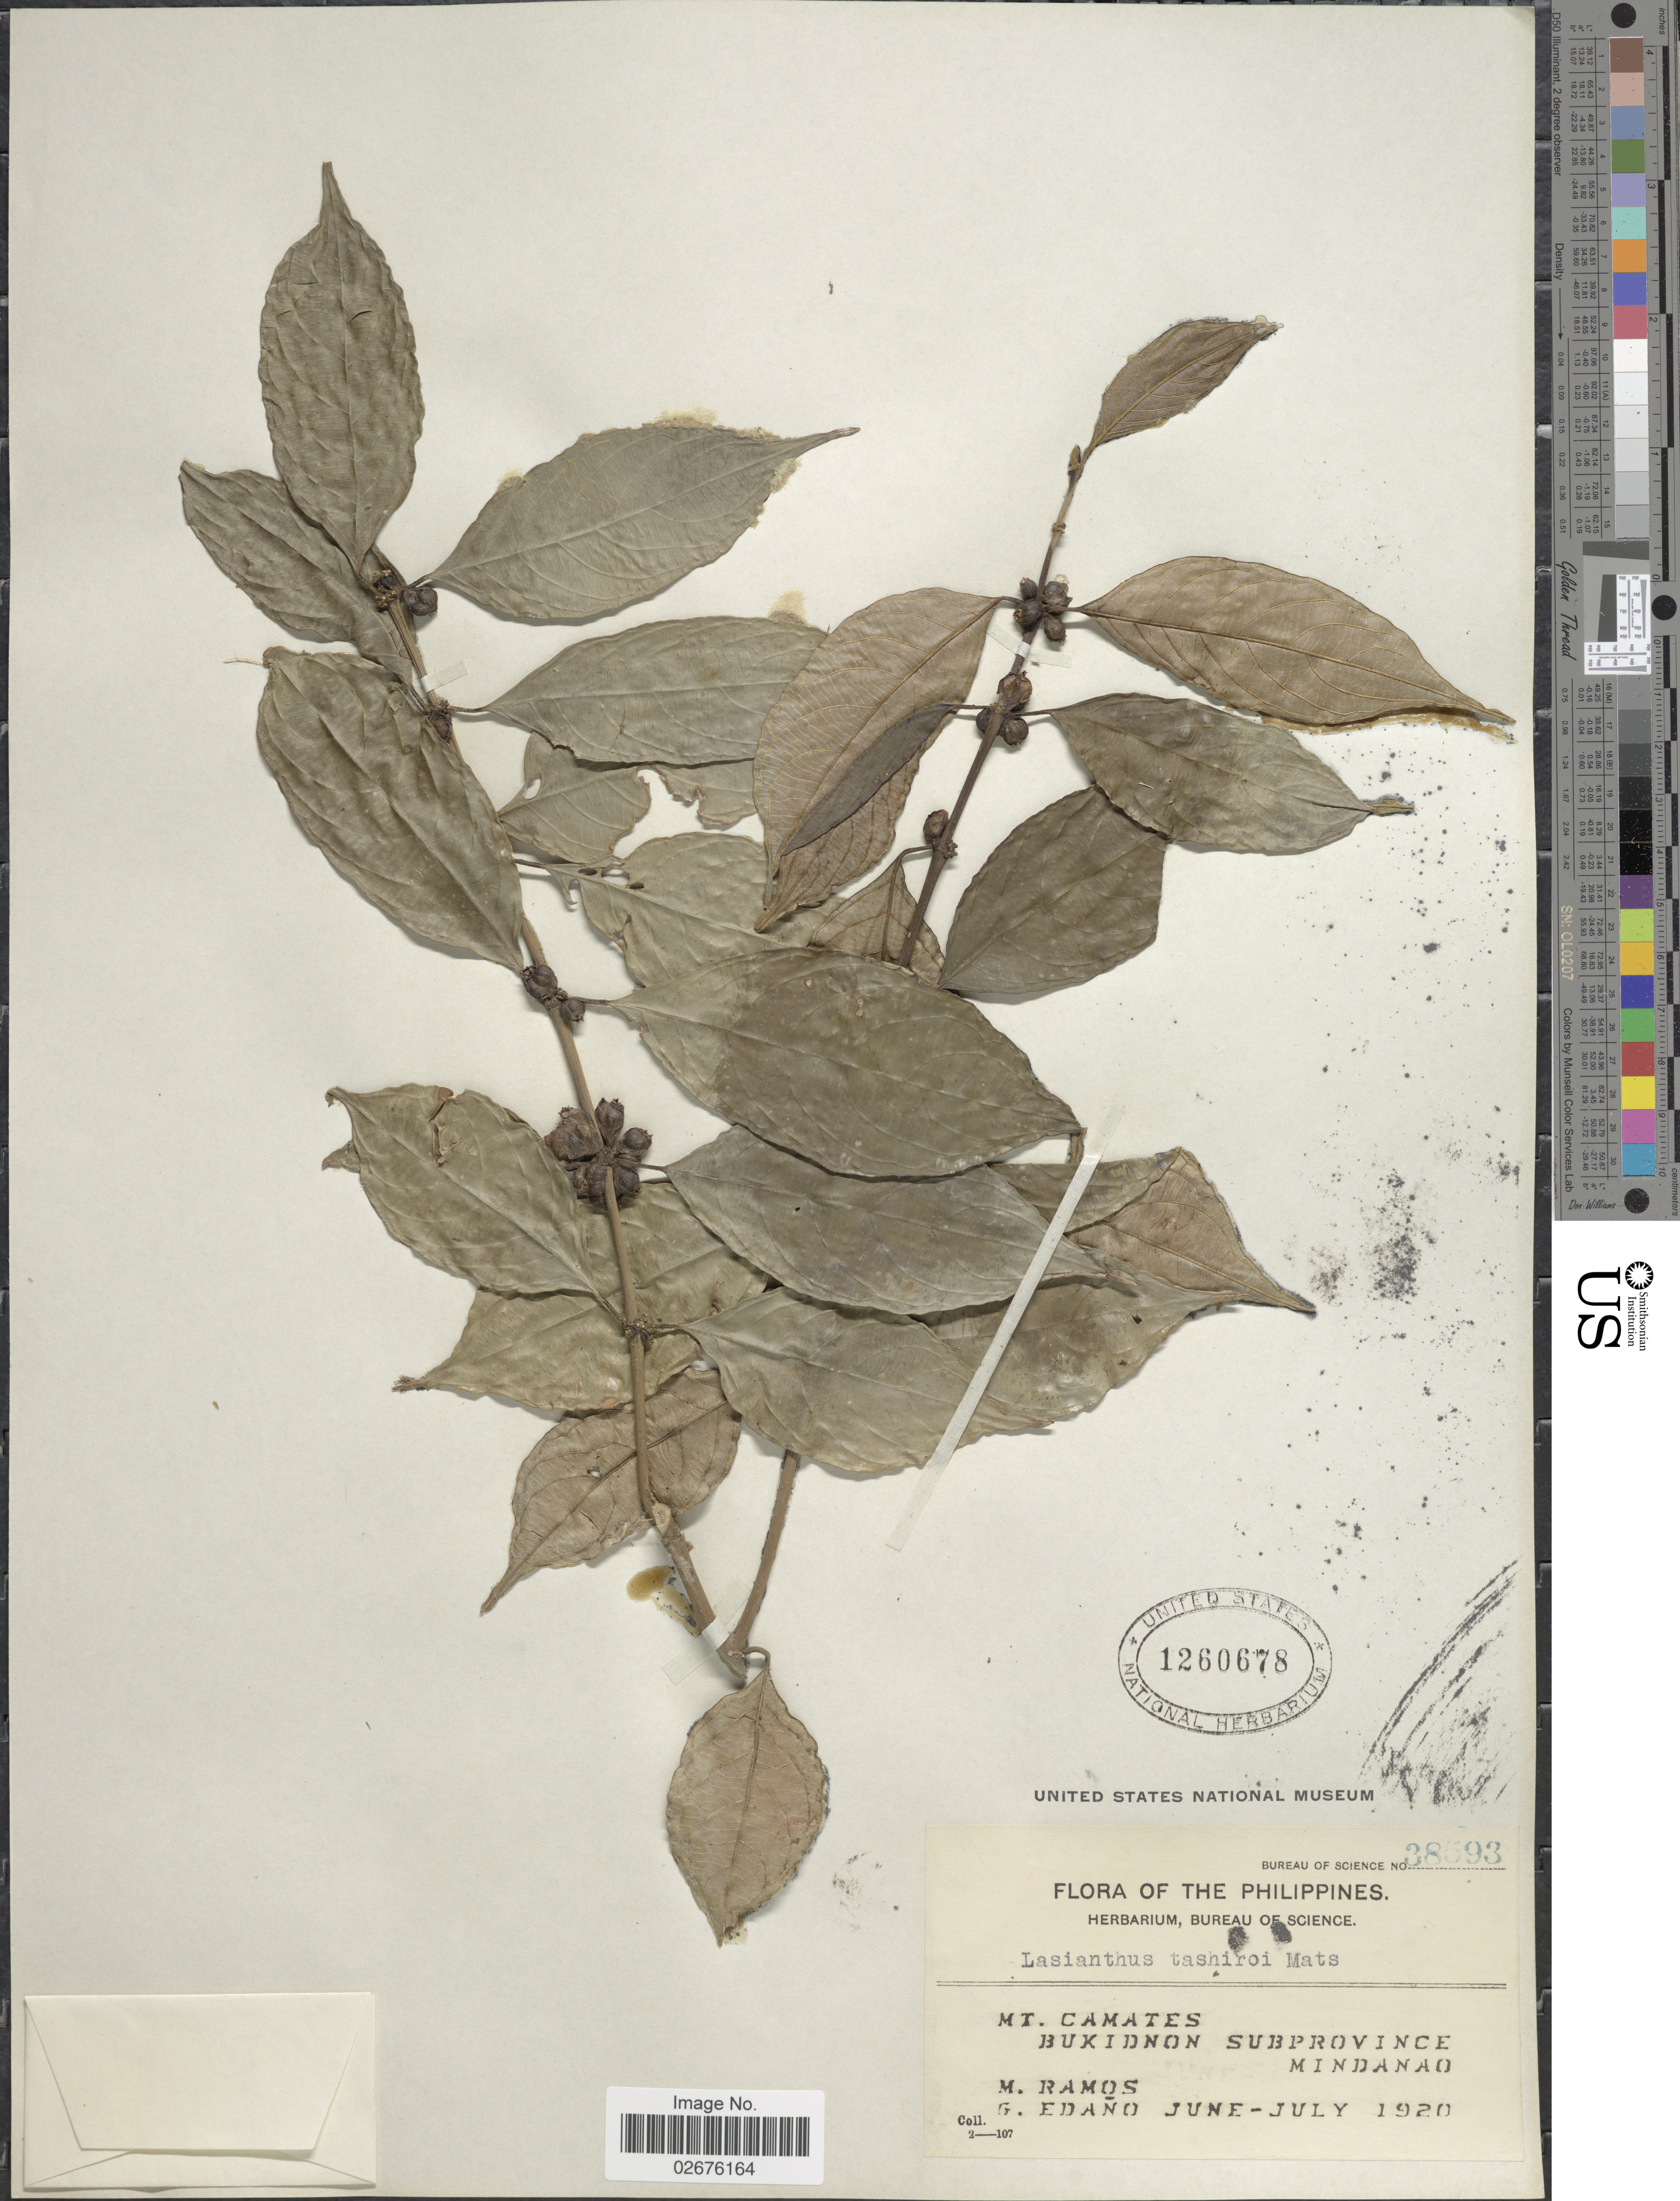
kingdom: Plantae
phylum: Tracheophyta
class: Magnoliopsida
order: Gentianales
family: Rubiaceae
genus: Lasianthus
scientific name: Lasianthus fordii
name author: Hance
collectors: M. Ramos & G. Edaño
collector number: Bureau of Science 38593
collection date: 1920-06/1920-07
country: Philippines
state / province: Northern Mindanao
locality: Mt. Camates, Bukidnon Subprovince, Mindanao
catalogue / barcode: US 1260678